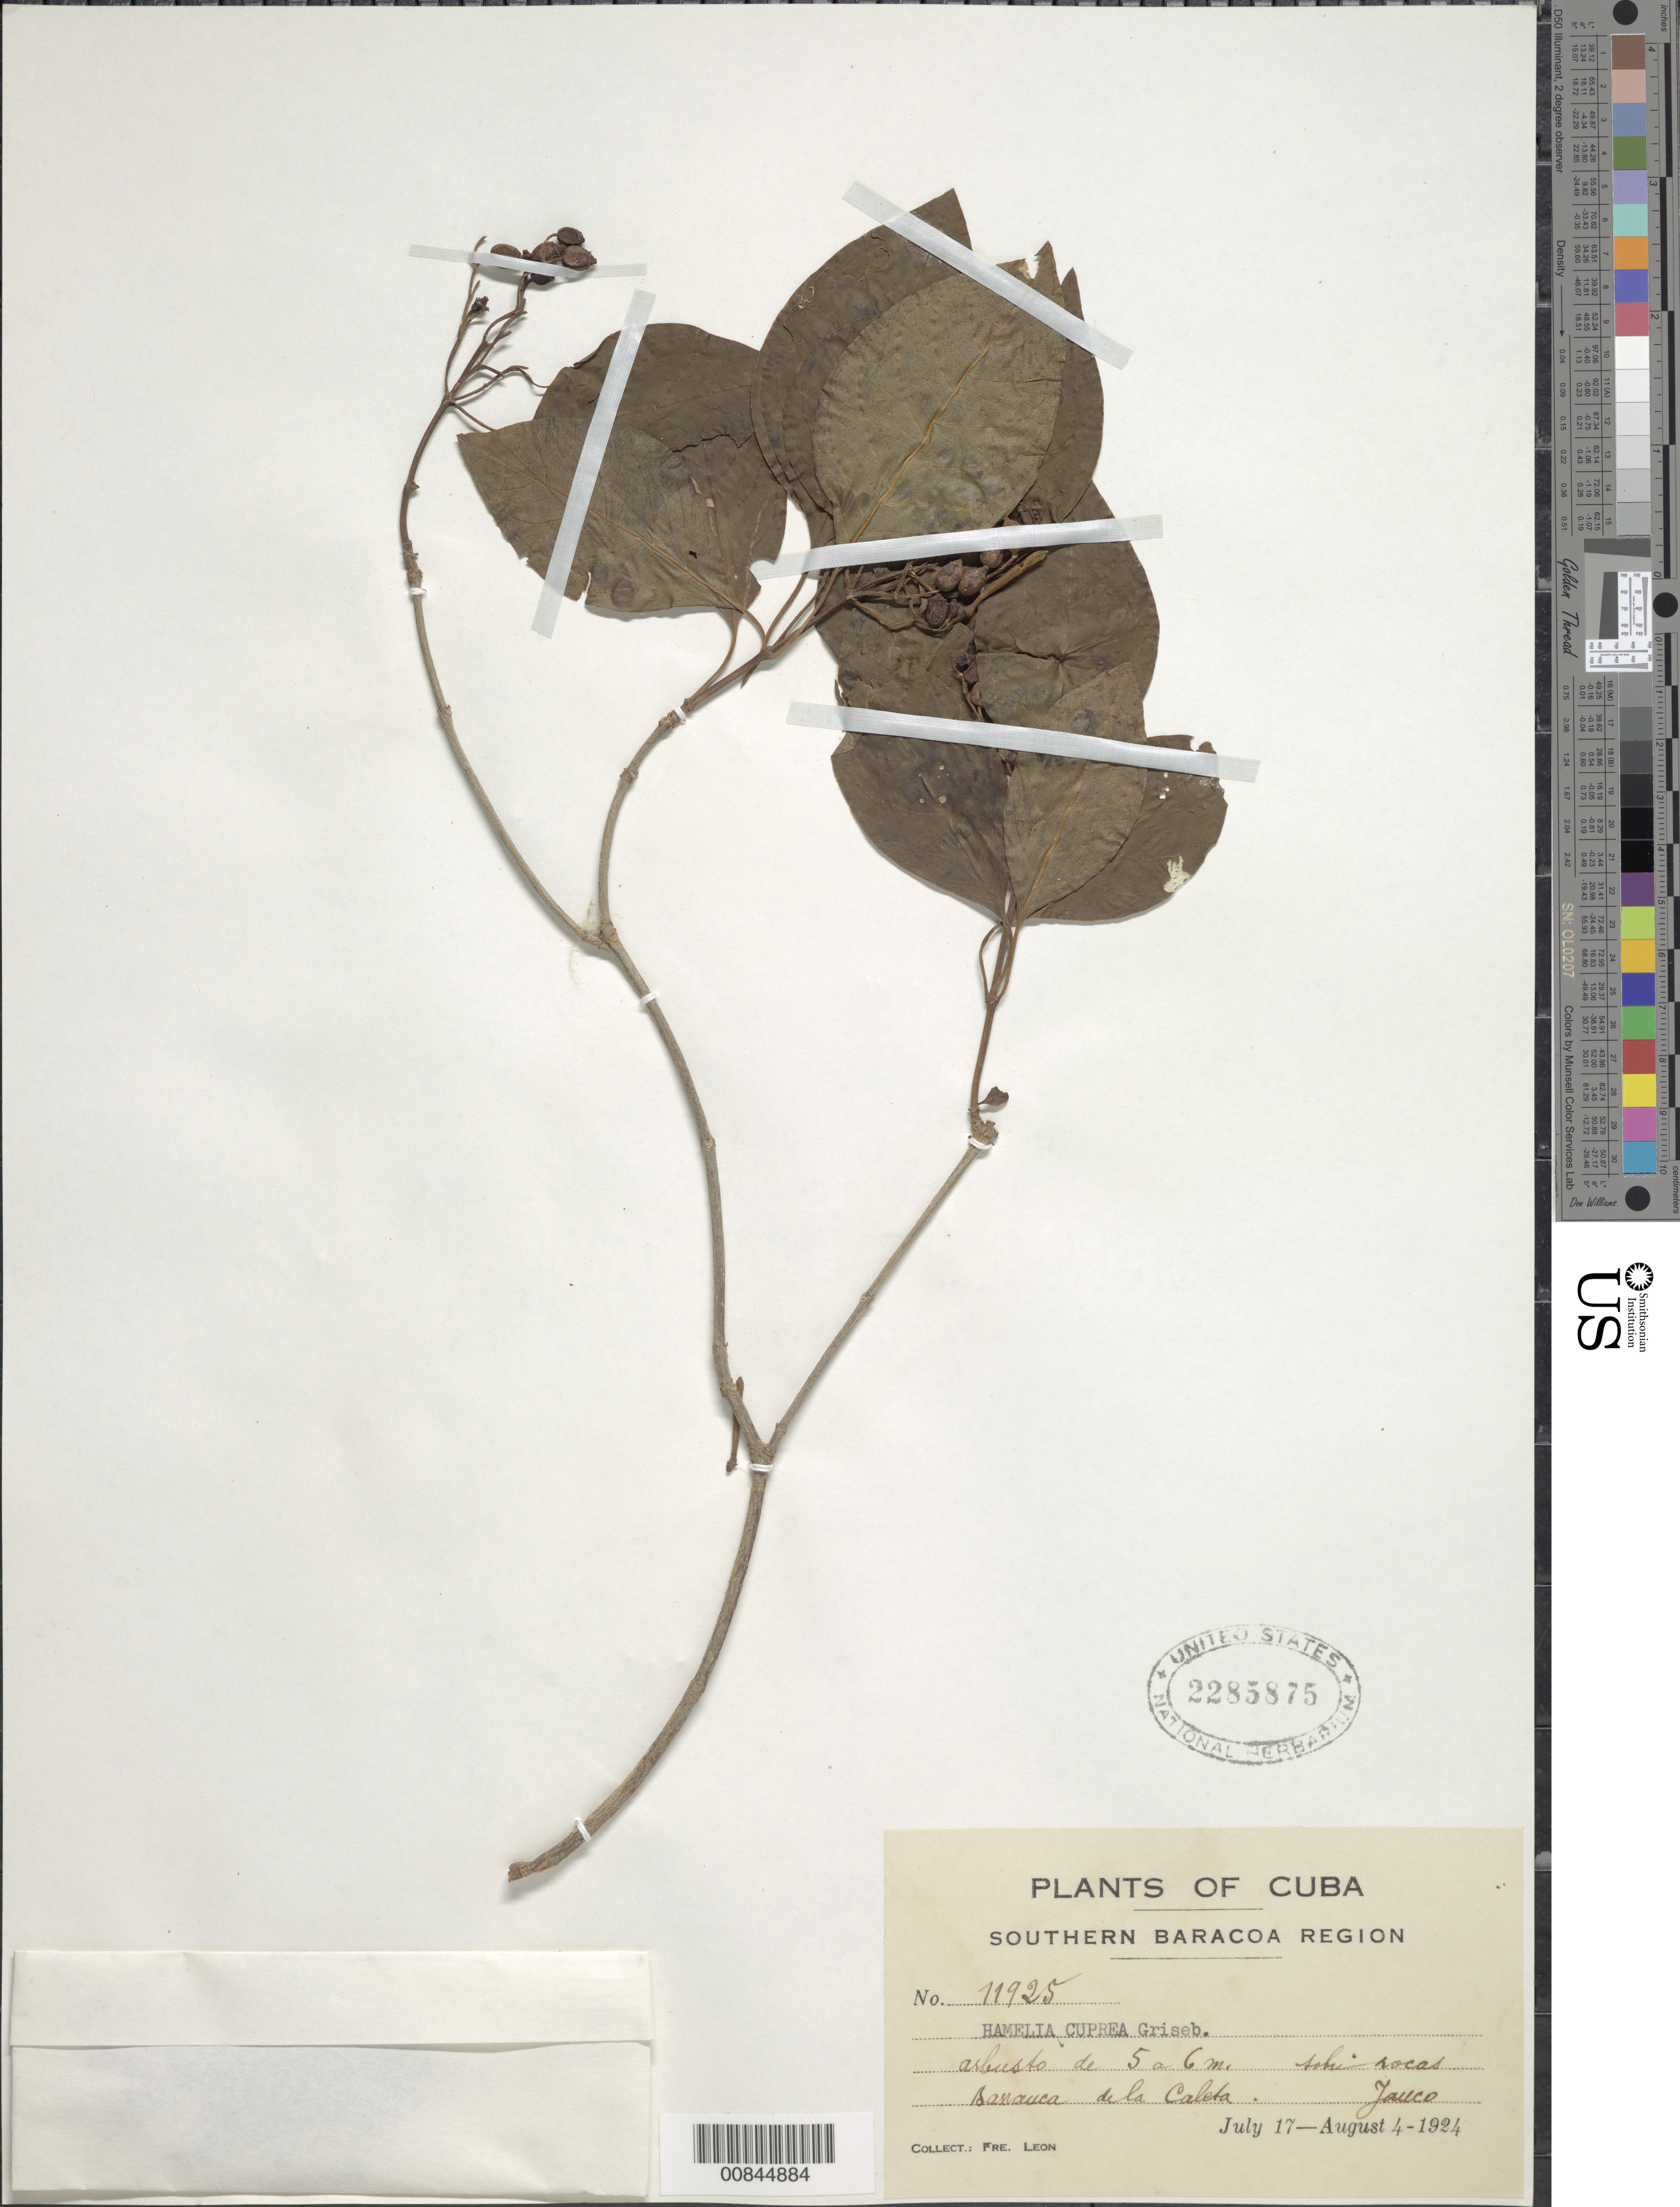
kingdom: Plantae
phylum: Tracheophyta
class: Magnoliopsida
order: Gentianales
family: Rubiaceae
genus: Hamelia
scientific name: Hamelia cuprea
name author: Griseb.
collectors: Bro. León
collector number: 11925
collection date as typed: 17 Jul 1924 to 04 Aug 1924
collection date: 1924-07-17/1924-08-04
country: Cuba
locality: Banauca de la Caleta. Jauce.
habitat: Sohi rocas (?)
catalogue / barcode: US 2285875